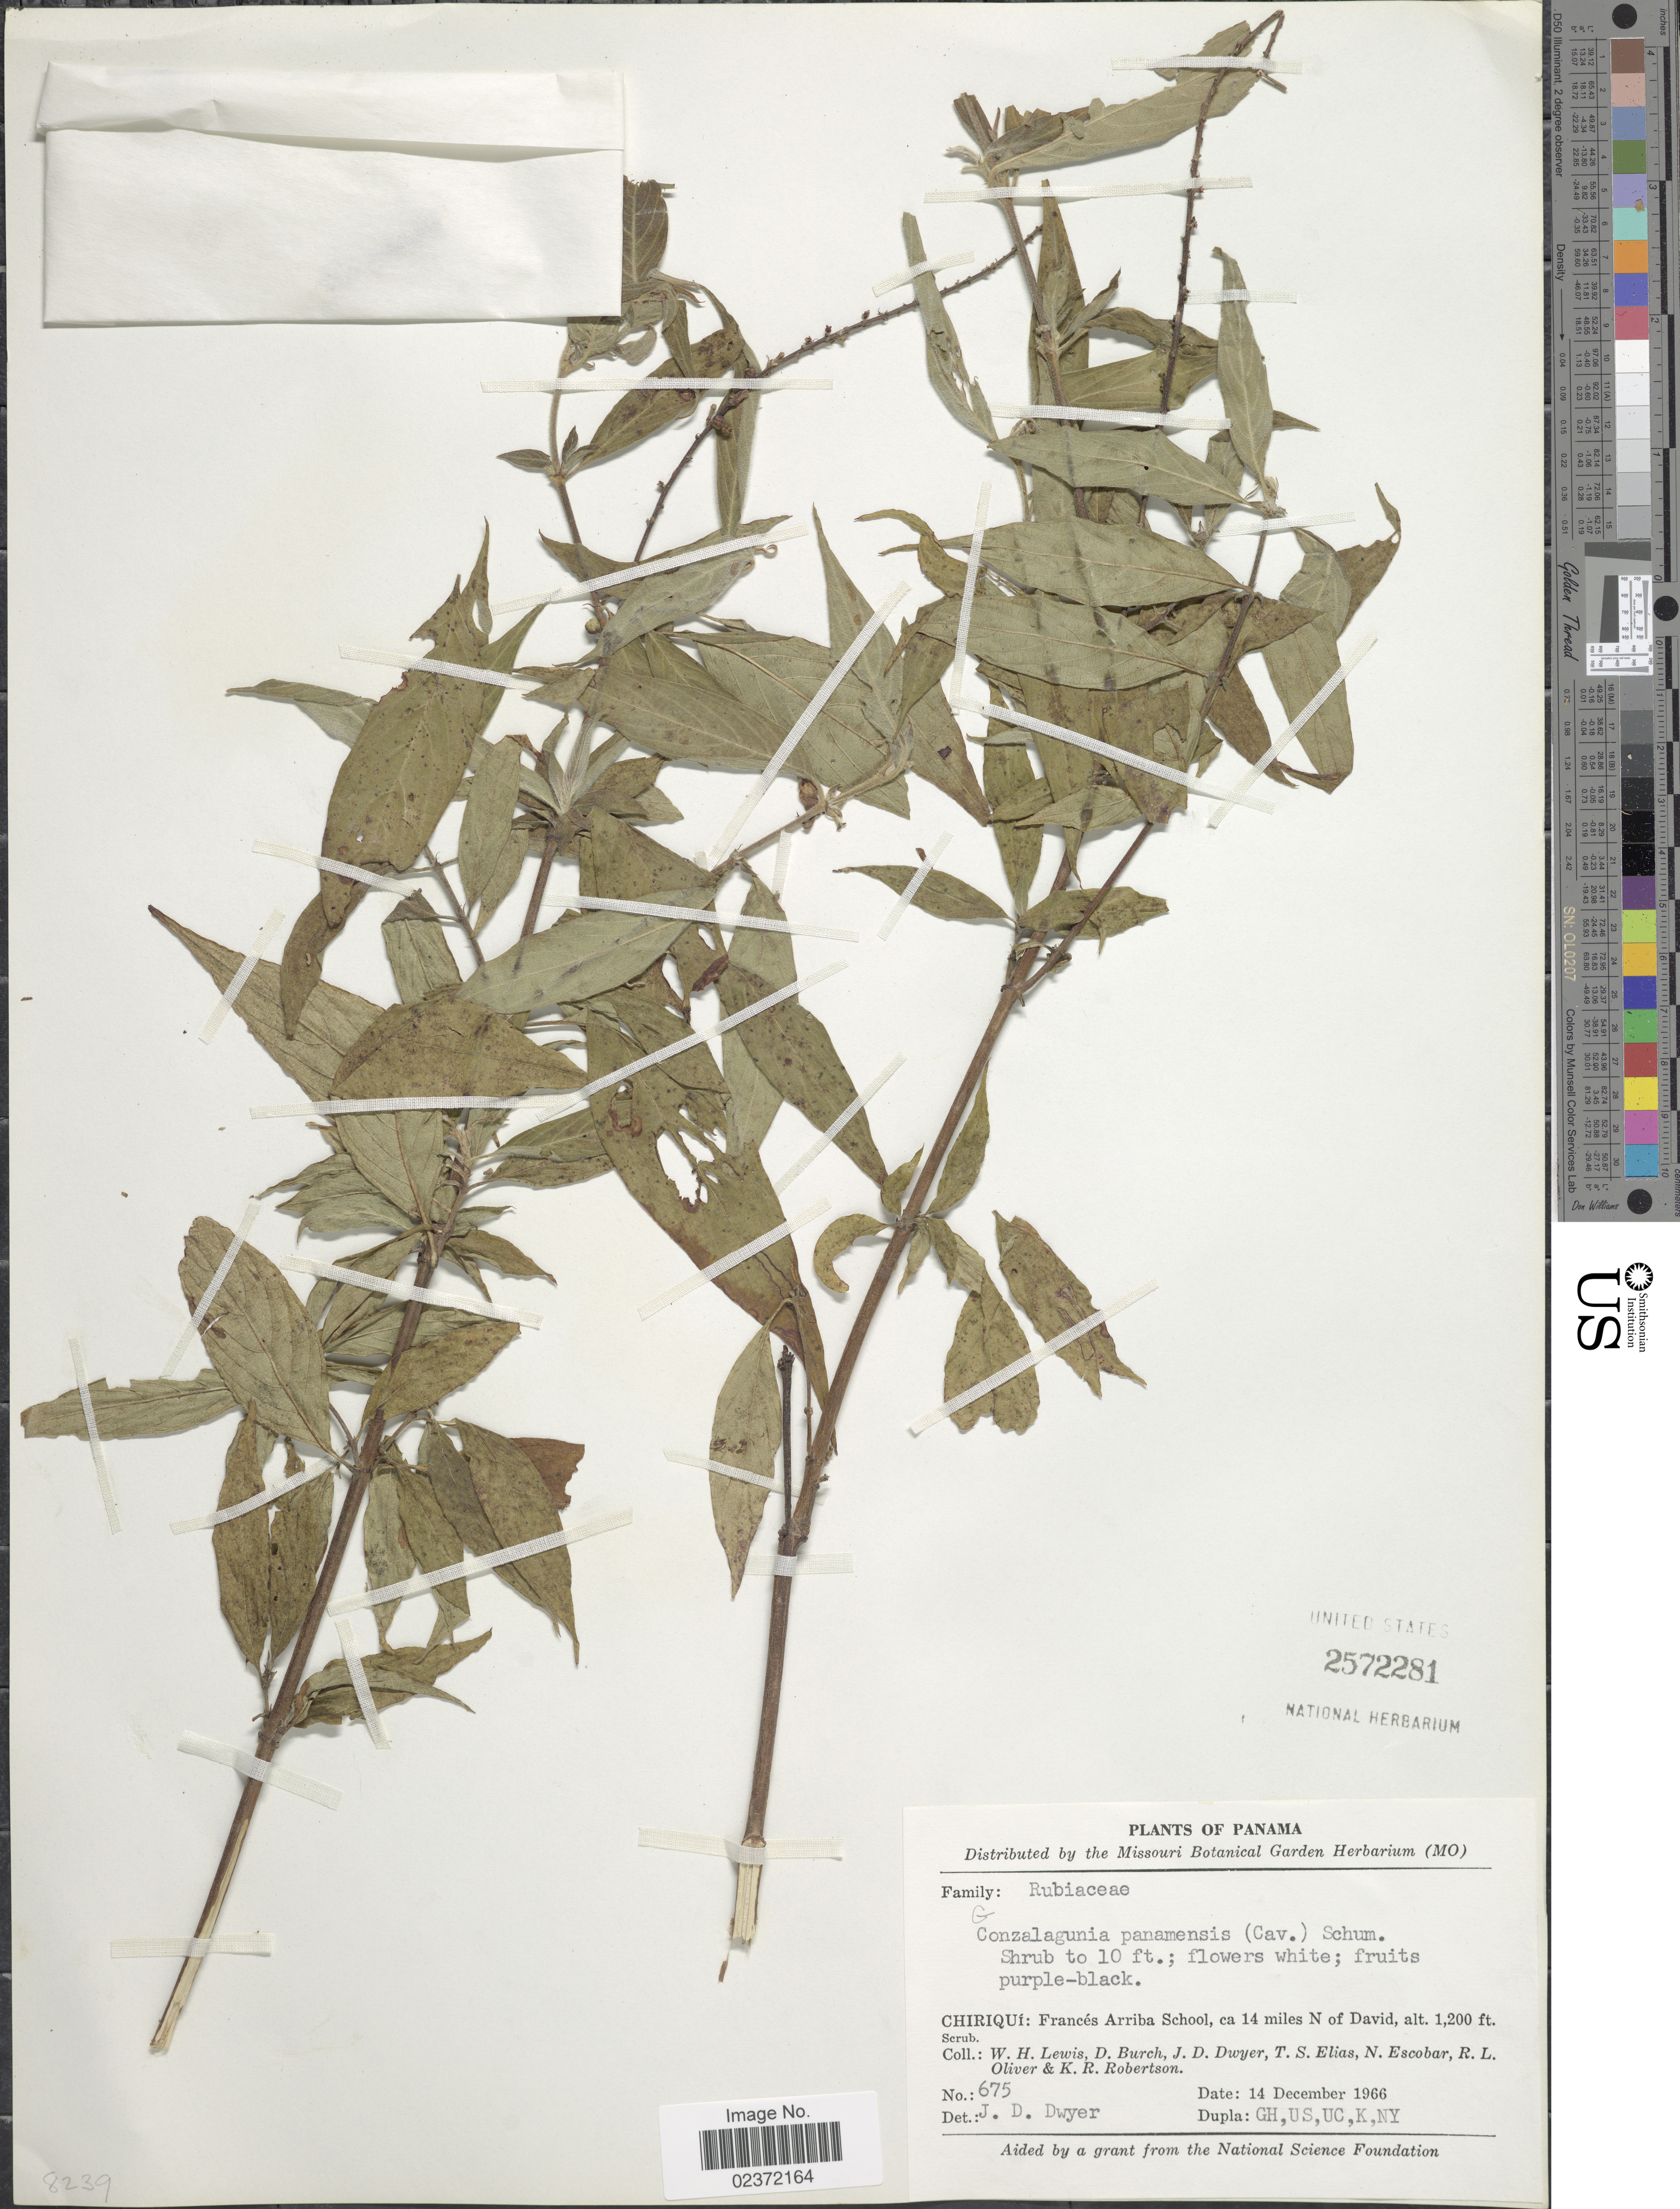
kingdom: Plantae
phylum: Tracheophyta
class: Magnoliopsida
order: Gentianales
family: Rubiaceae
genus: Gonzalagunia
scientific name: Gonzalagunia panamensis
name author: (Cav.) K. Schum.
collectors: J. D. Dwyer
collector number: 675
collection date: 1966-12-14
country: Panama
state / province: Chiriqui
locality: Frances Arriba School, ca 14 miles N of David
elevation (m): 366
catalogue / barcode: US 2572281